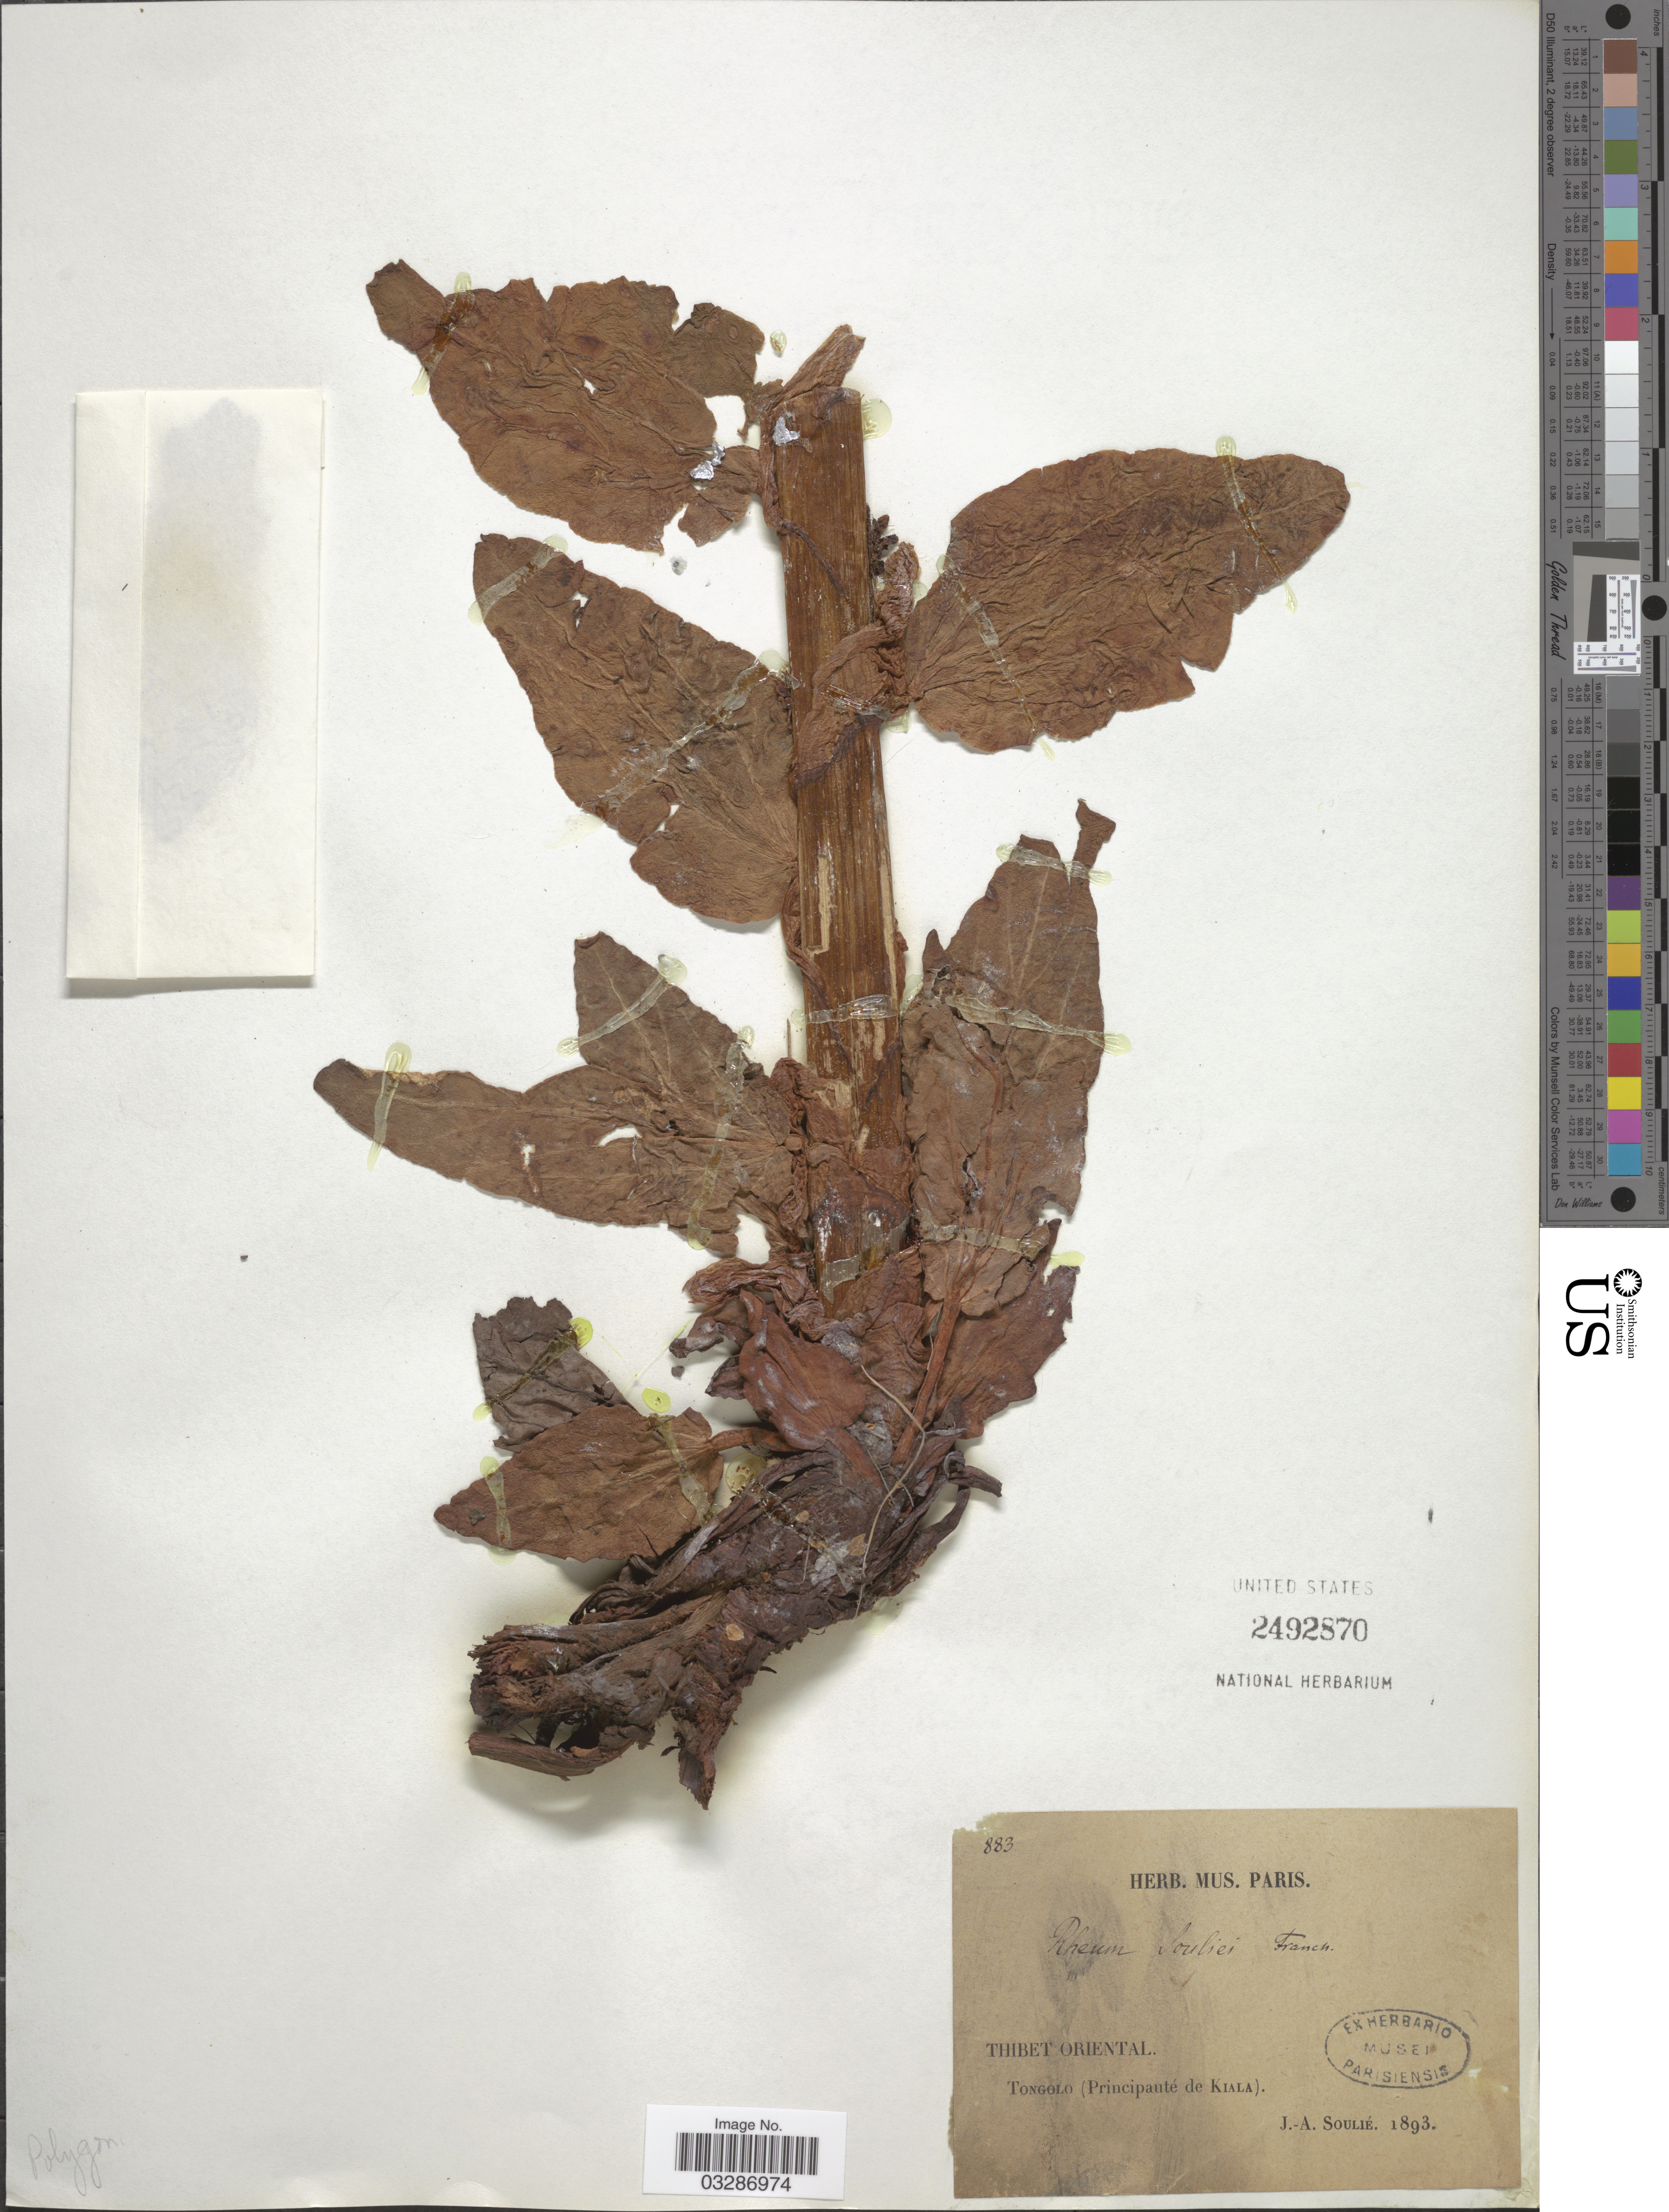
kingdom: Plantae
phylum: Tracheophyta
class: Magnoliopsida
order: Caryophyllales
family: Polygonaceae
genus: Rheum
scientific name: Rheum souliei Franch. sp. nov. ined.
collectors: J. Soulié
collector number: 883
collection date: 1893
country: China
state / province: Xizang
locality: Thibet Oriental. Tongolo (Principanté de Kiala).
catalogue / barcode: US 2492870